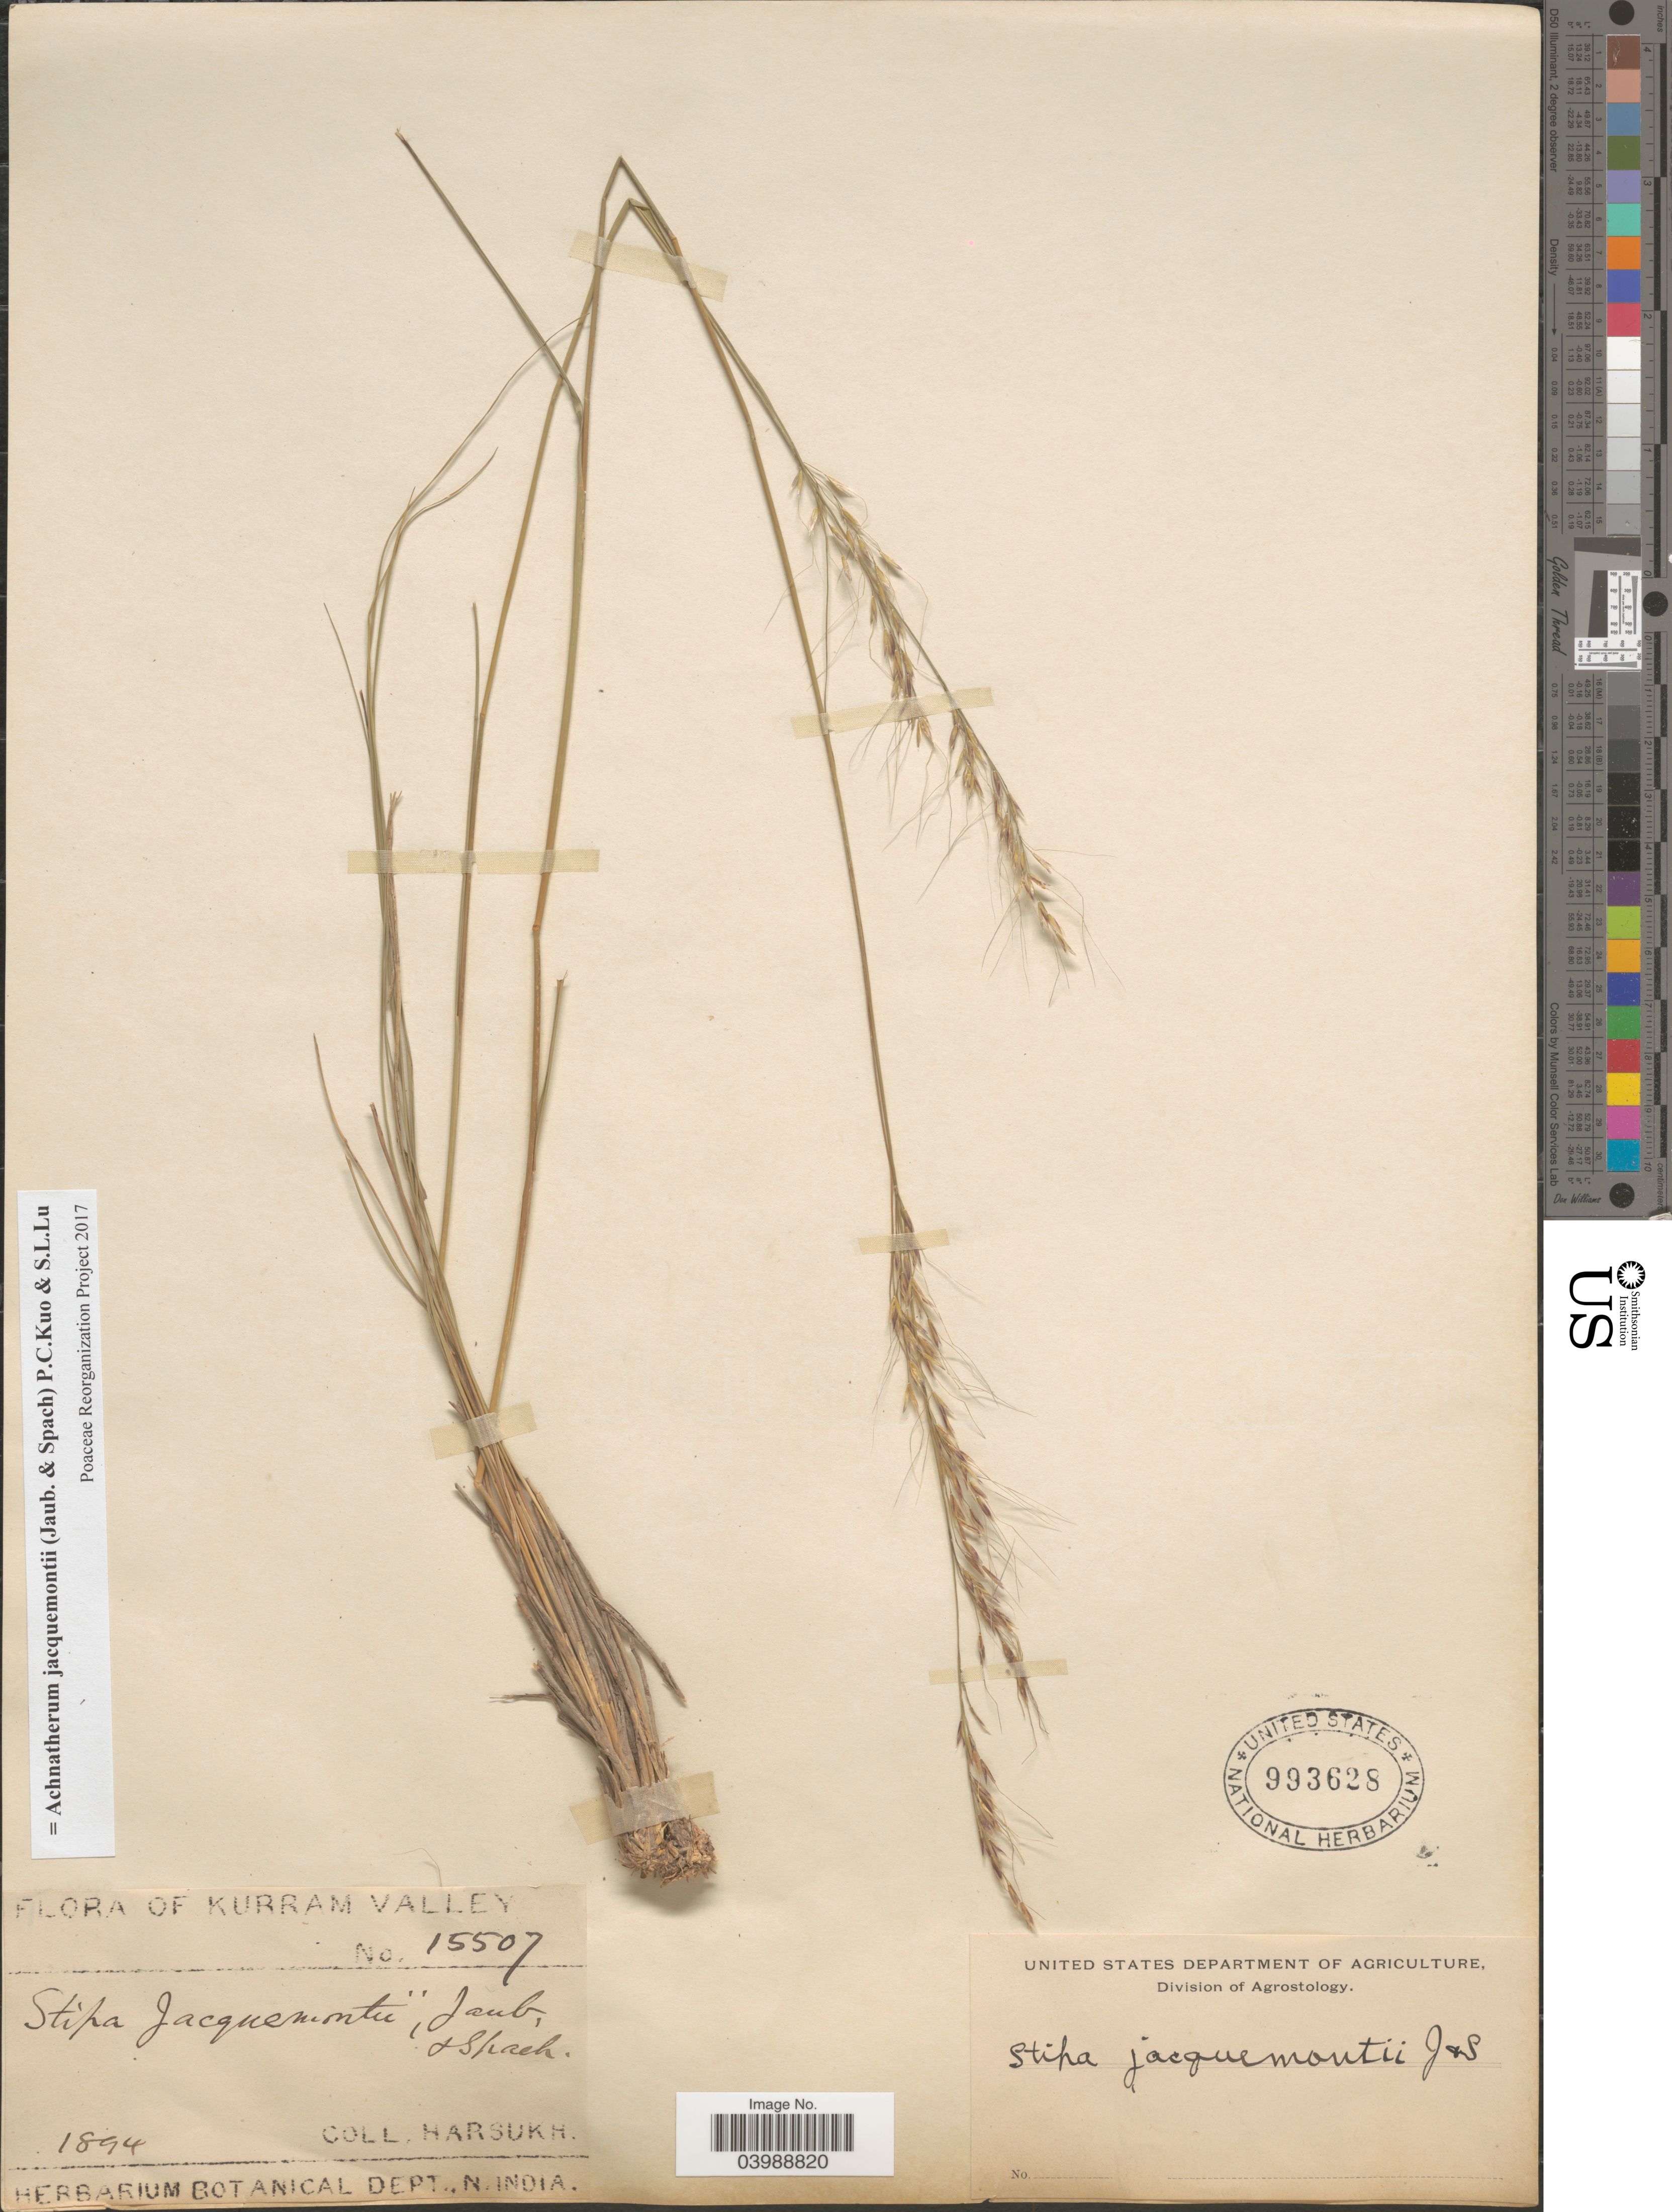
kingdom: Plantae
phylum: Tracheophyta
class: Liliopsida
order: Poales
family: Poaceae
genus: Achnatherum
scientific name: Achnatherum jacquemontii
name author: (Jaub.) P.C. Kuo & S.L. Lu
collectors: -. Harsukh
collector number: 15507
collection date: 1894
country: Pakistan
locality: Kurram Valley.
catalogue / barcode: US 993628